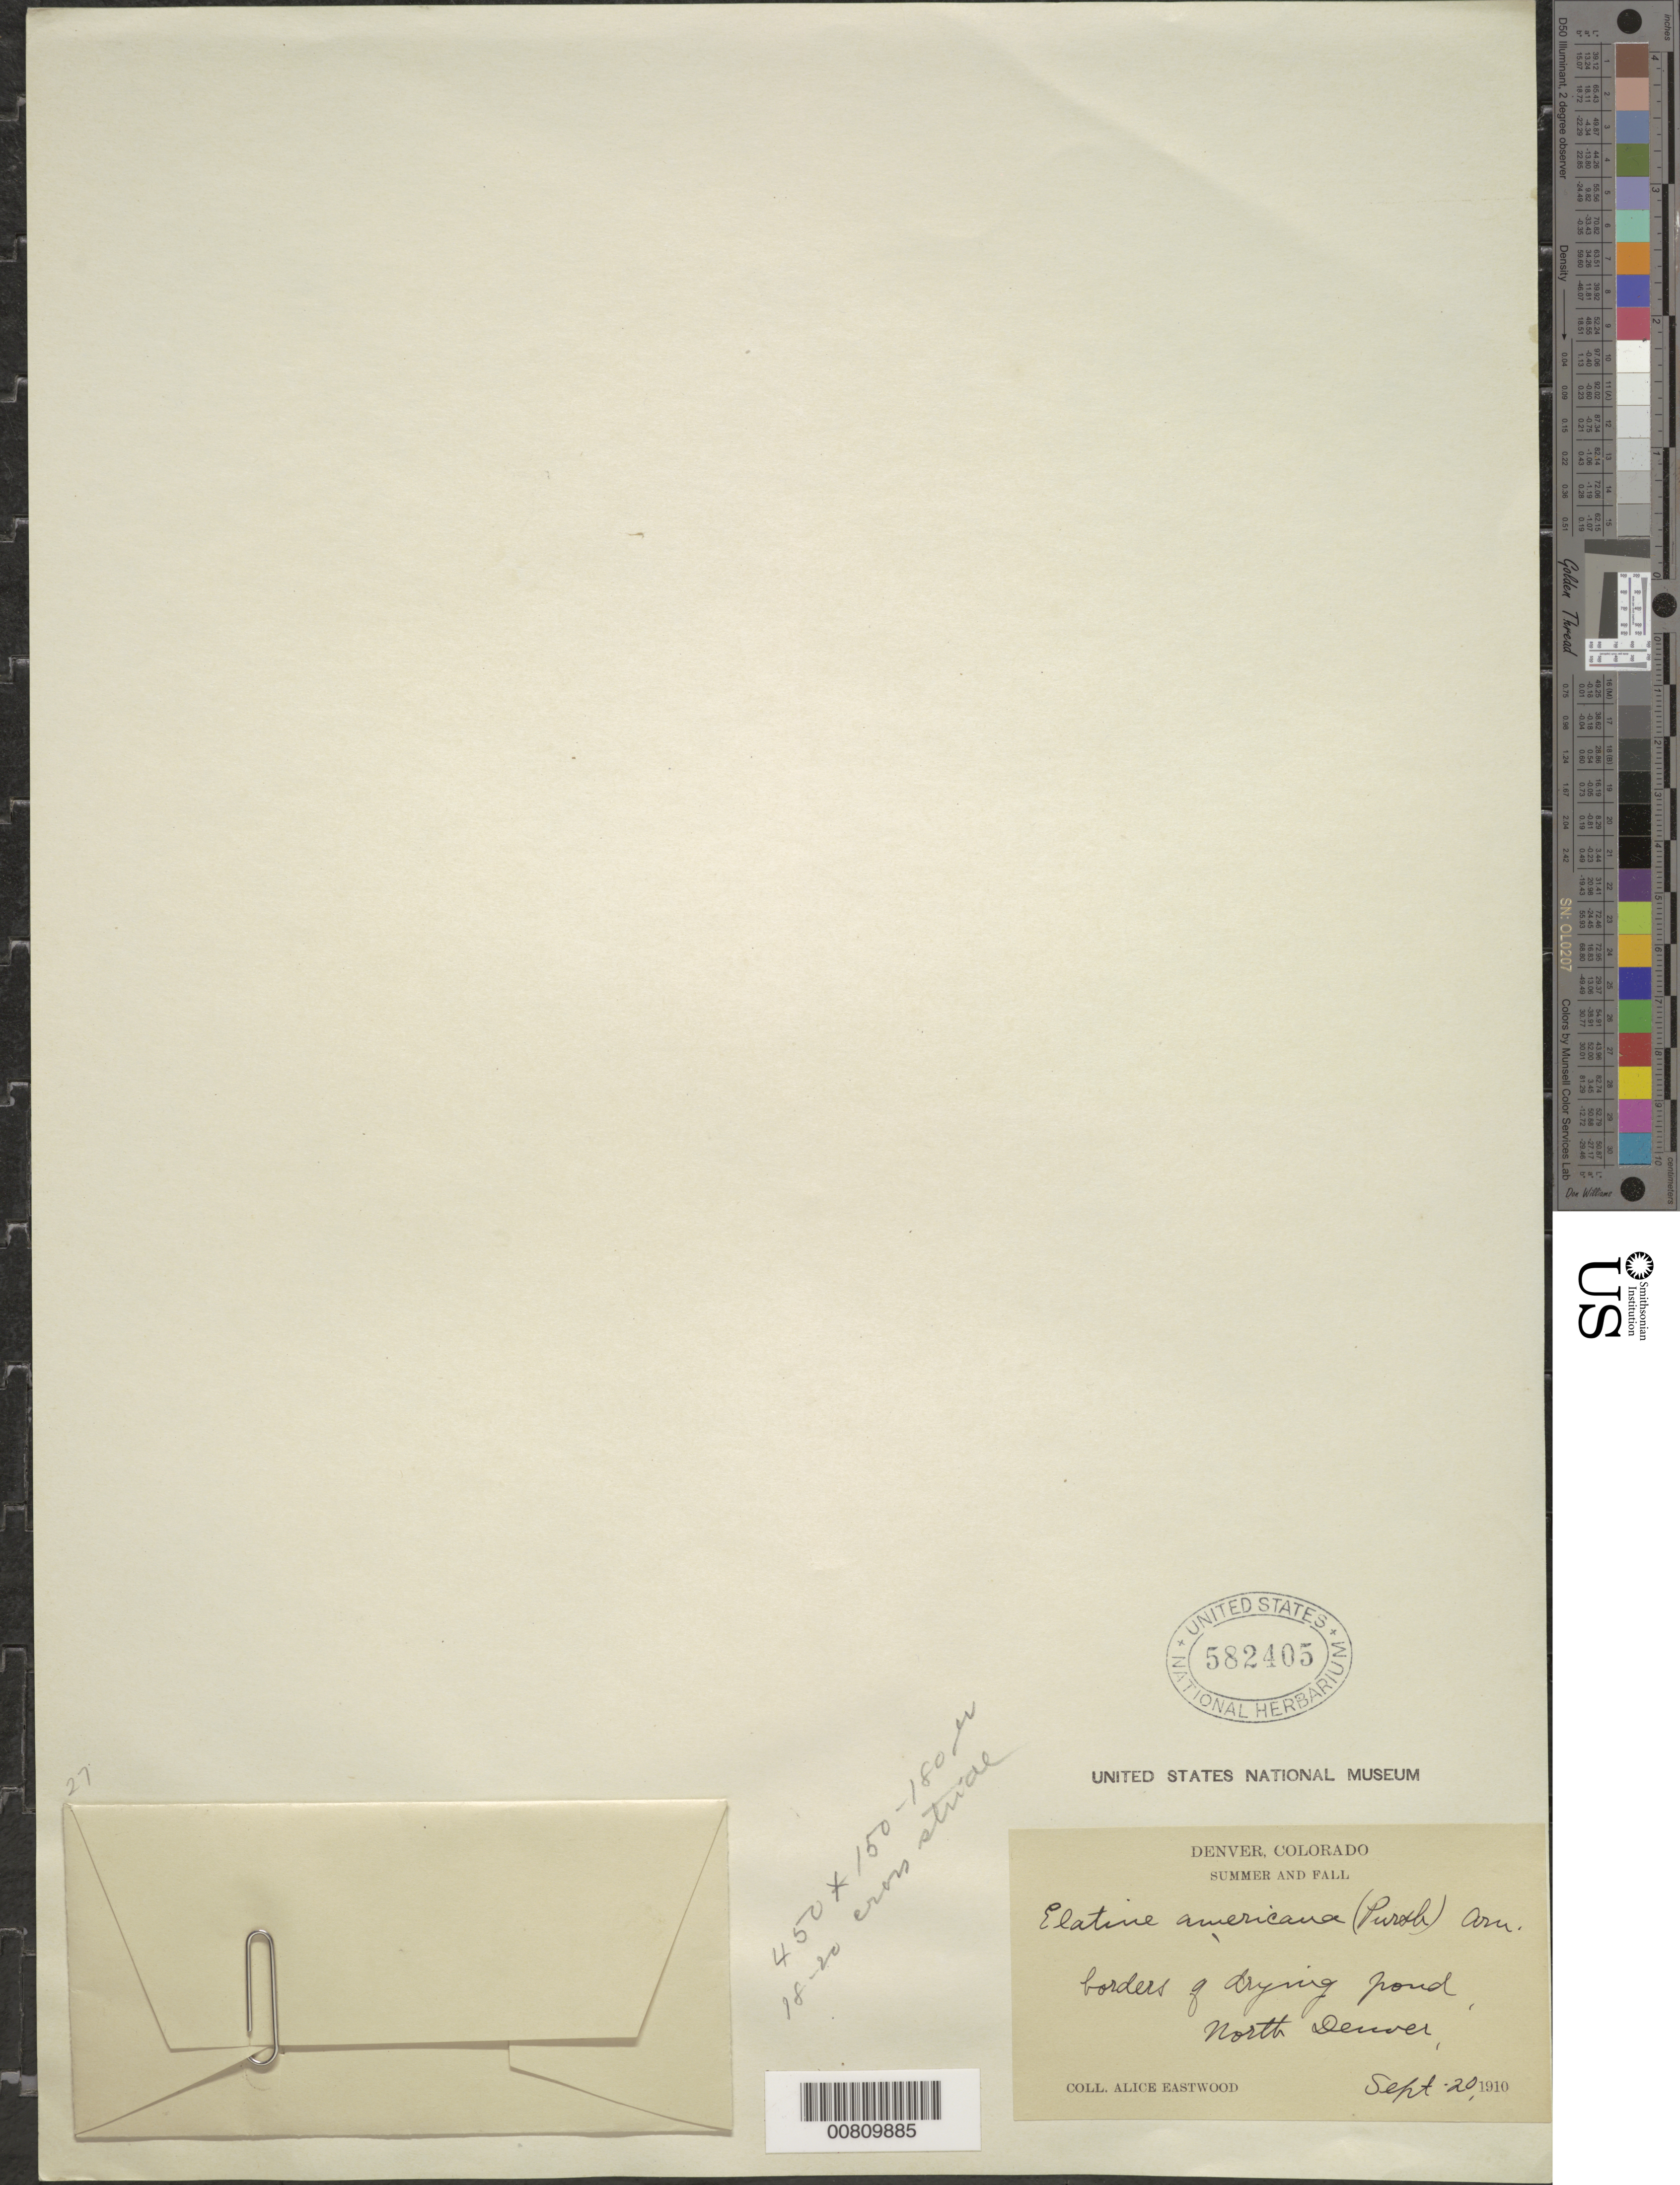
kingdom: Plantae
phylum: Tracheophyta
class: Magnoliopsida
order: Malpighiales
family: Elatinaceae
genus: Elatine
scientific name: Elatine americana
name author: (Pursh) Arn.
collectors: A. Eastwood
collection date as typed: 20 Sep 1910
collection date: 1910-09-20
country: United States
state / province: Colorado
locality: North Denver.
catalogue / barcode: US 582405